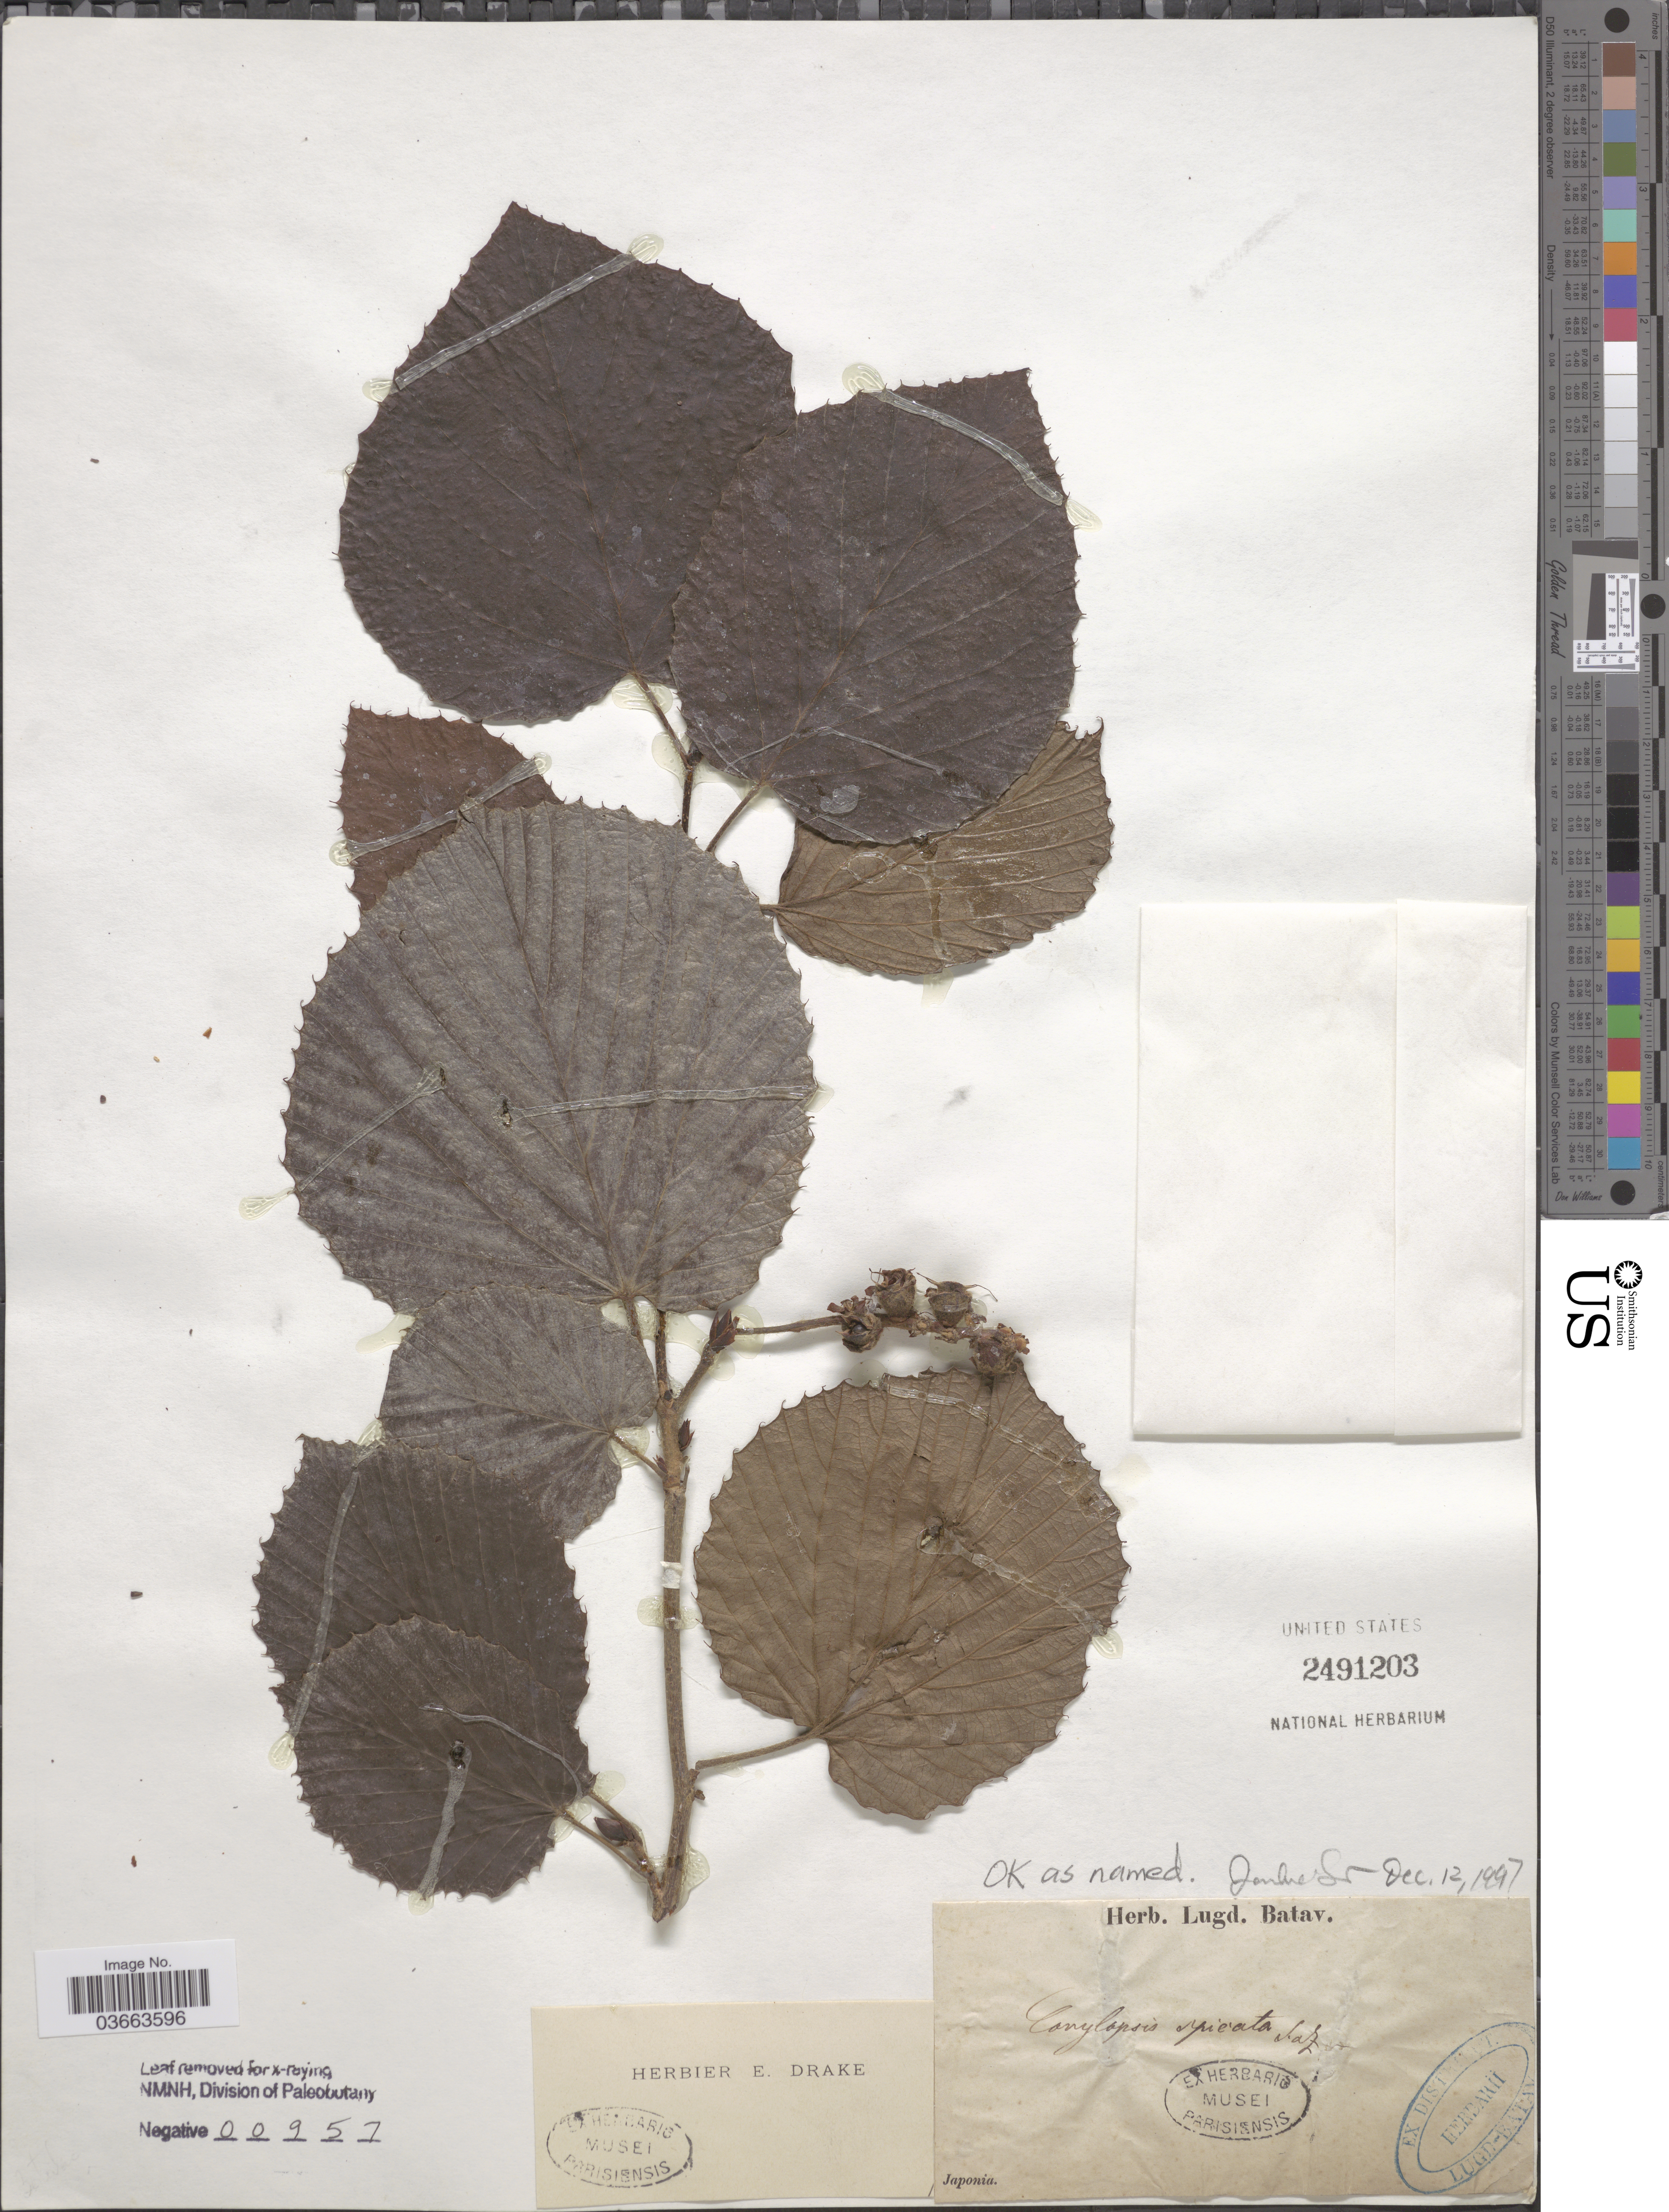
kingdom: Plantae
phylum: Tracheophyta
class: Magnoliopsida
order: Saxifragales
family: Hamamelidaceae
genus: Corylopsis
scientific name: Corylopsis spicata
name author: Siebold & Zucc.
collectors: ex herb. Lugduno-Batavo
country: Japan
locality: Japonia.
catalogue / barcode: US 2491203